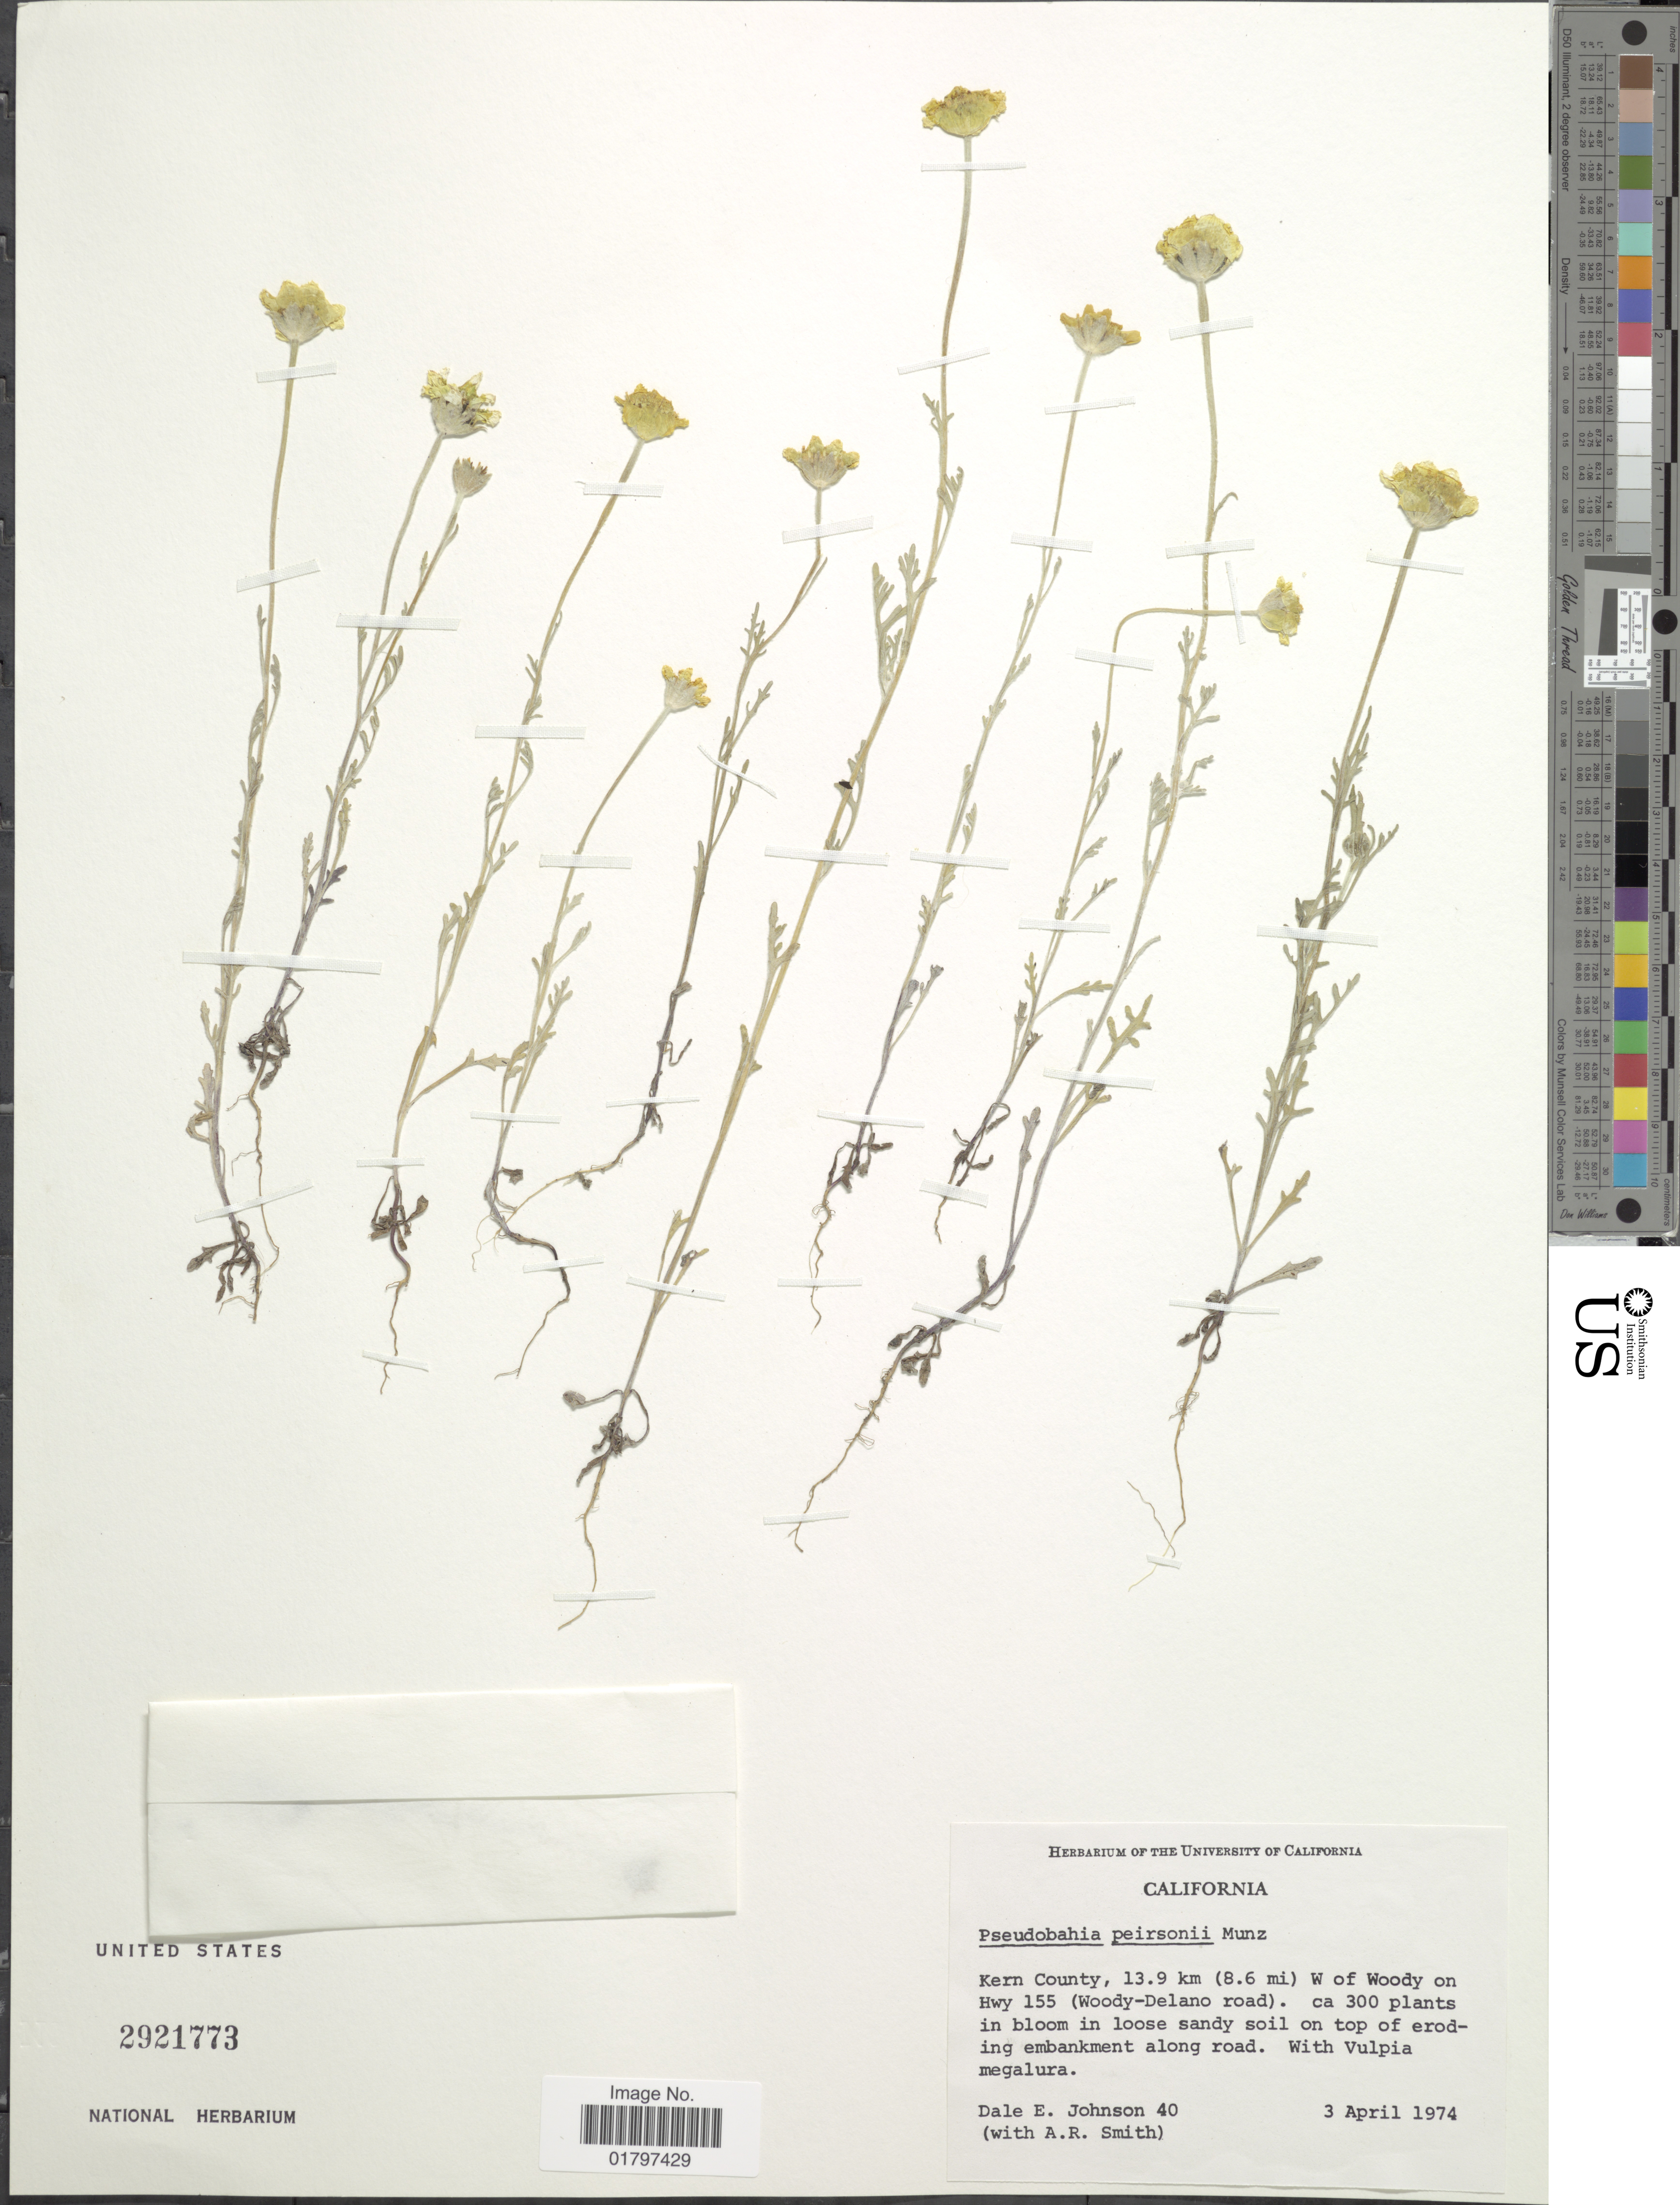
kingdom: Plantae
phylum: Tracheophyta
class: Magnoliopsida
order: Asterales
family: Asteraceae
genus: Monolopia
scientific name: Monolopia piersonii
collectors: D. E. Johnson & A. R. Smith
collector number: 40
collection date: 1974-04-03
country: United States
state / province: California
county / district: Kern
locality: Kern County, 13.9 km (8.6 mi) W of Woody on Hwy 155 (Woody-Delano road)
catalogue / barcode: US 2921773